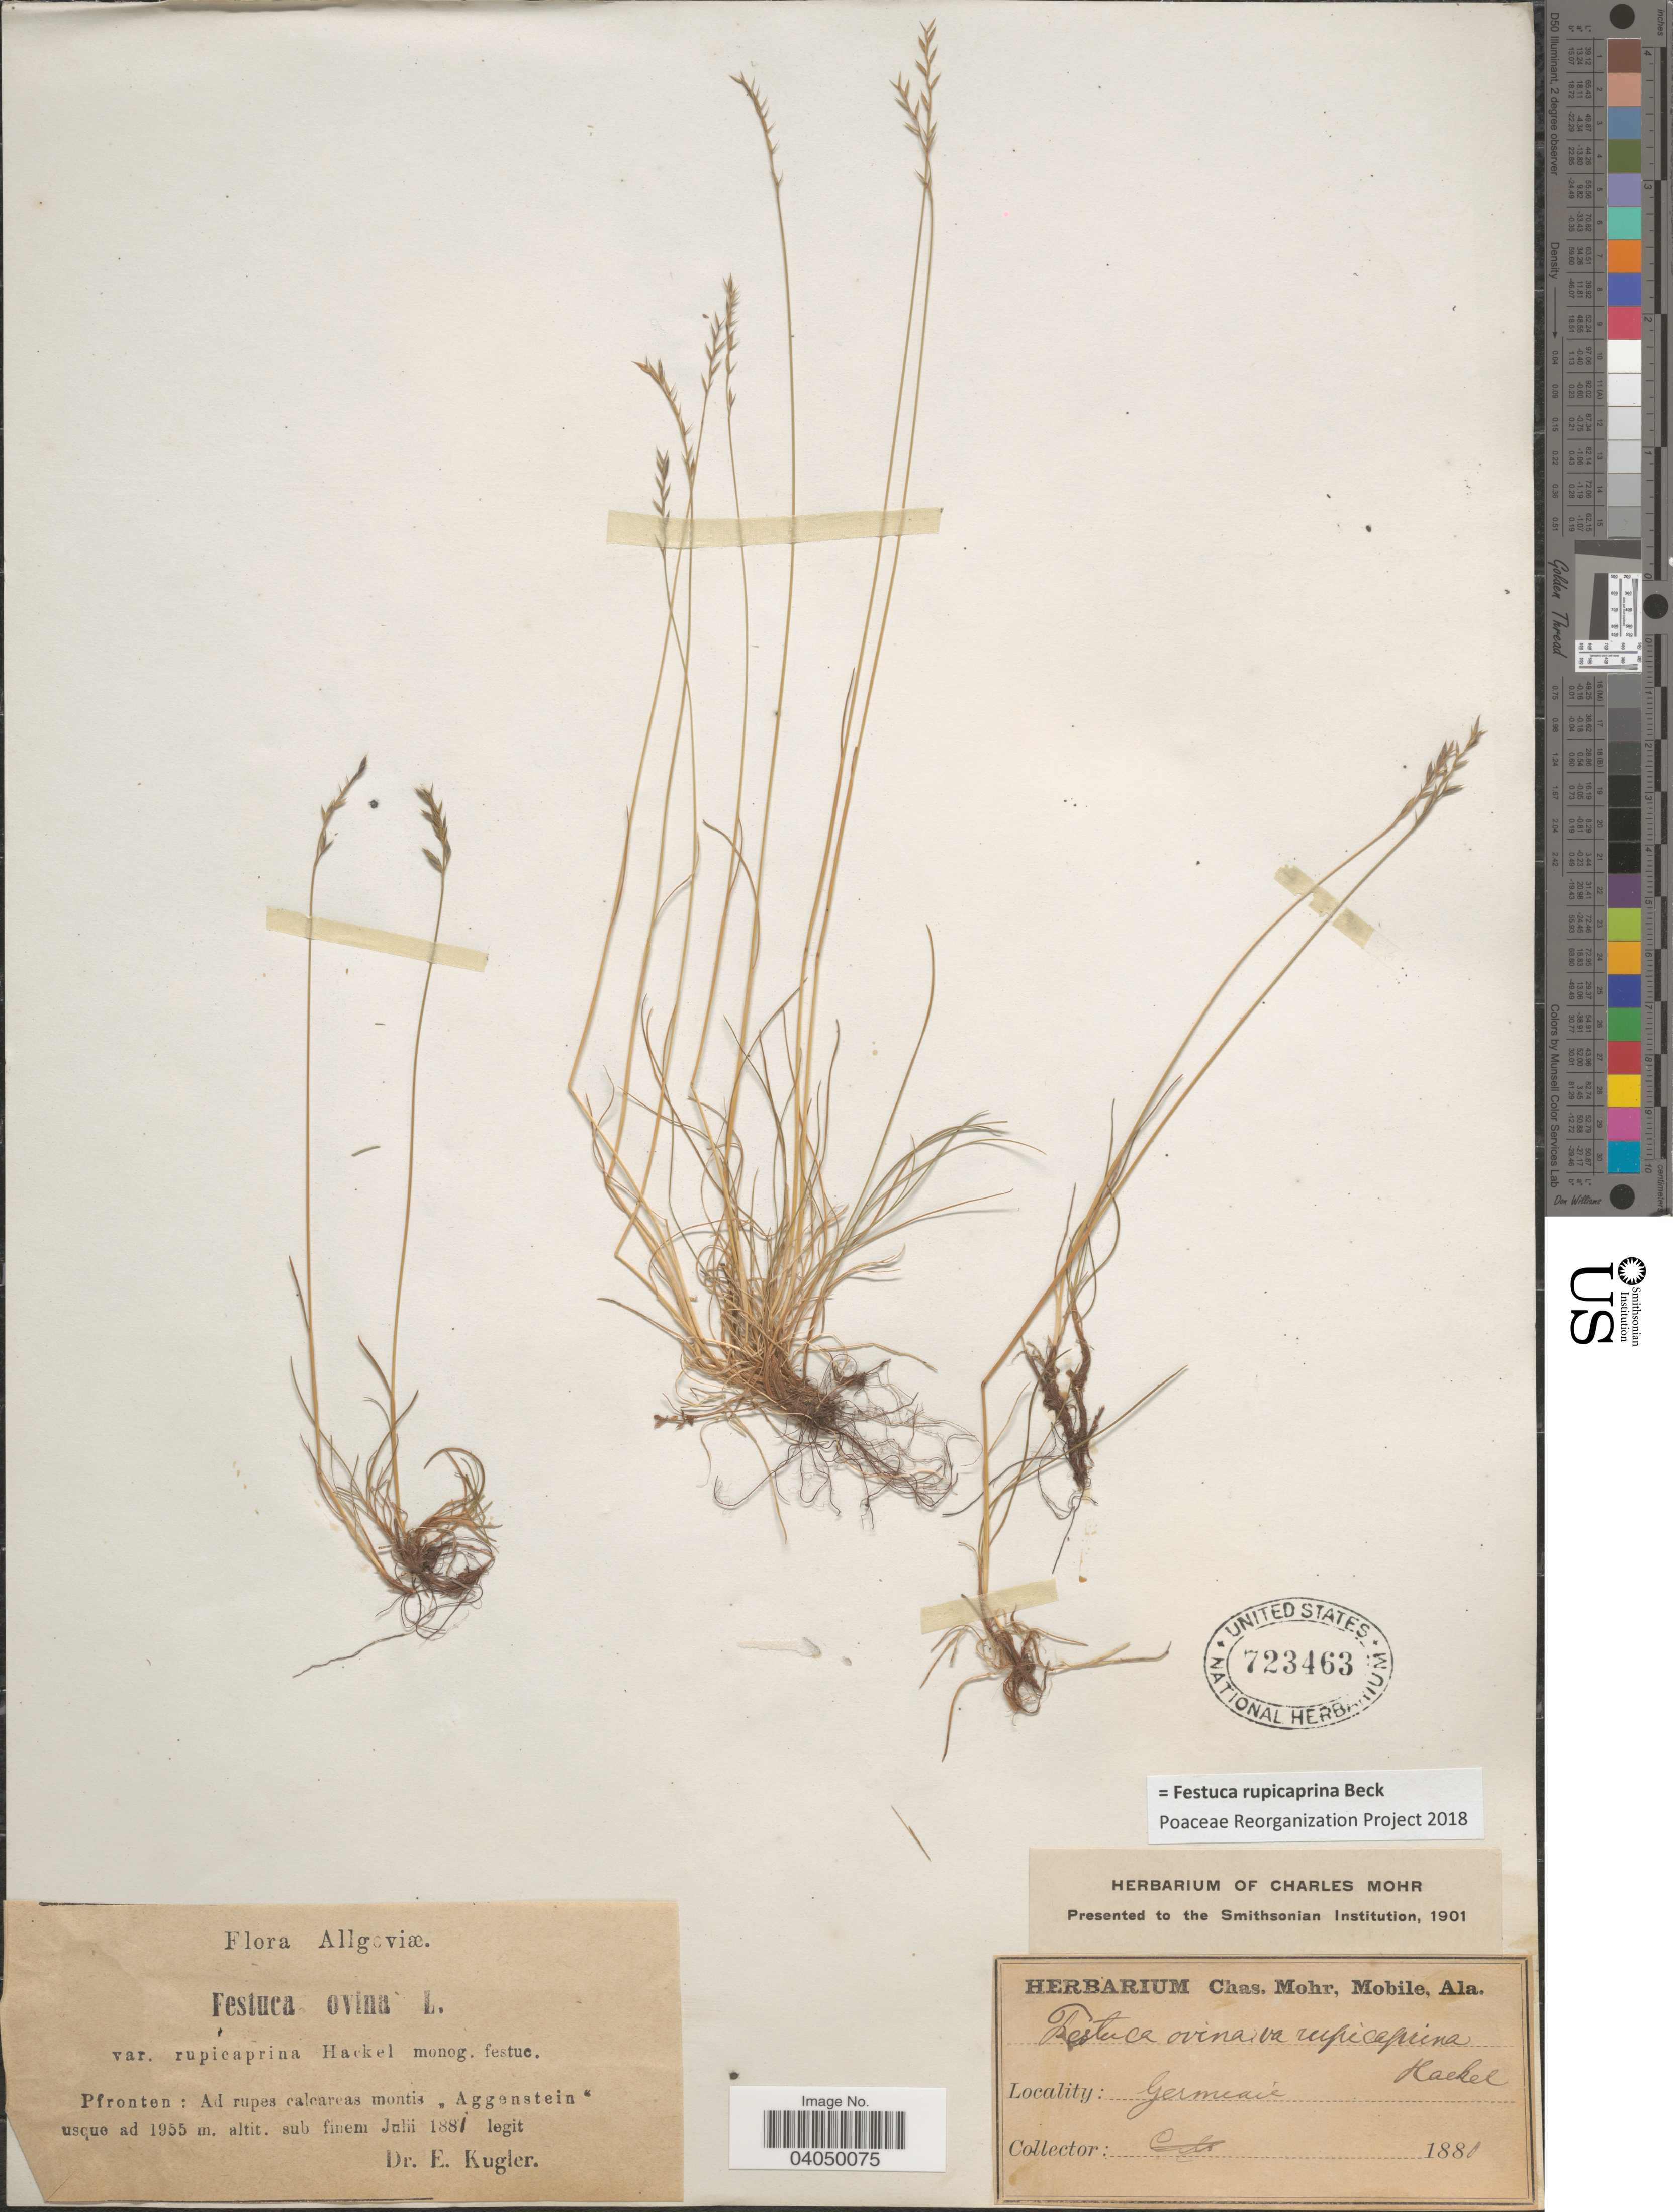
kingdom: Plantae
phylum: Tracheophyta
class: Liliopsida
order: Poales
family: Poaceae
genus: Festuca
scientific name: Festuca rupicaprina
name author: Beck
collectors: E. Kugler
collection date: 1881-07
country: Germany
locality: Allgoviæ. Pfronten: Ad rupes calcareas montis "Aggenstein".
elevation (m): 1955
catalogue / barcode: US 723463